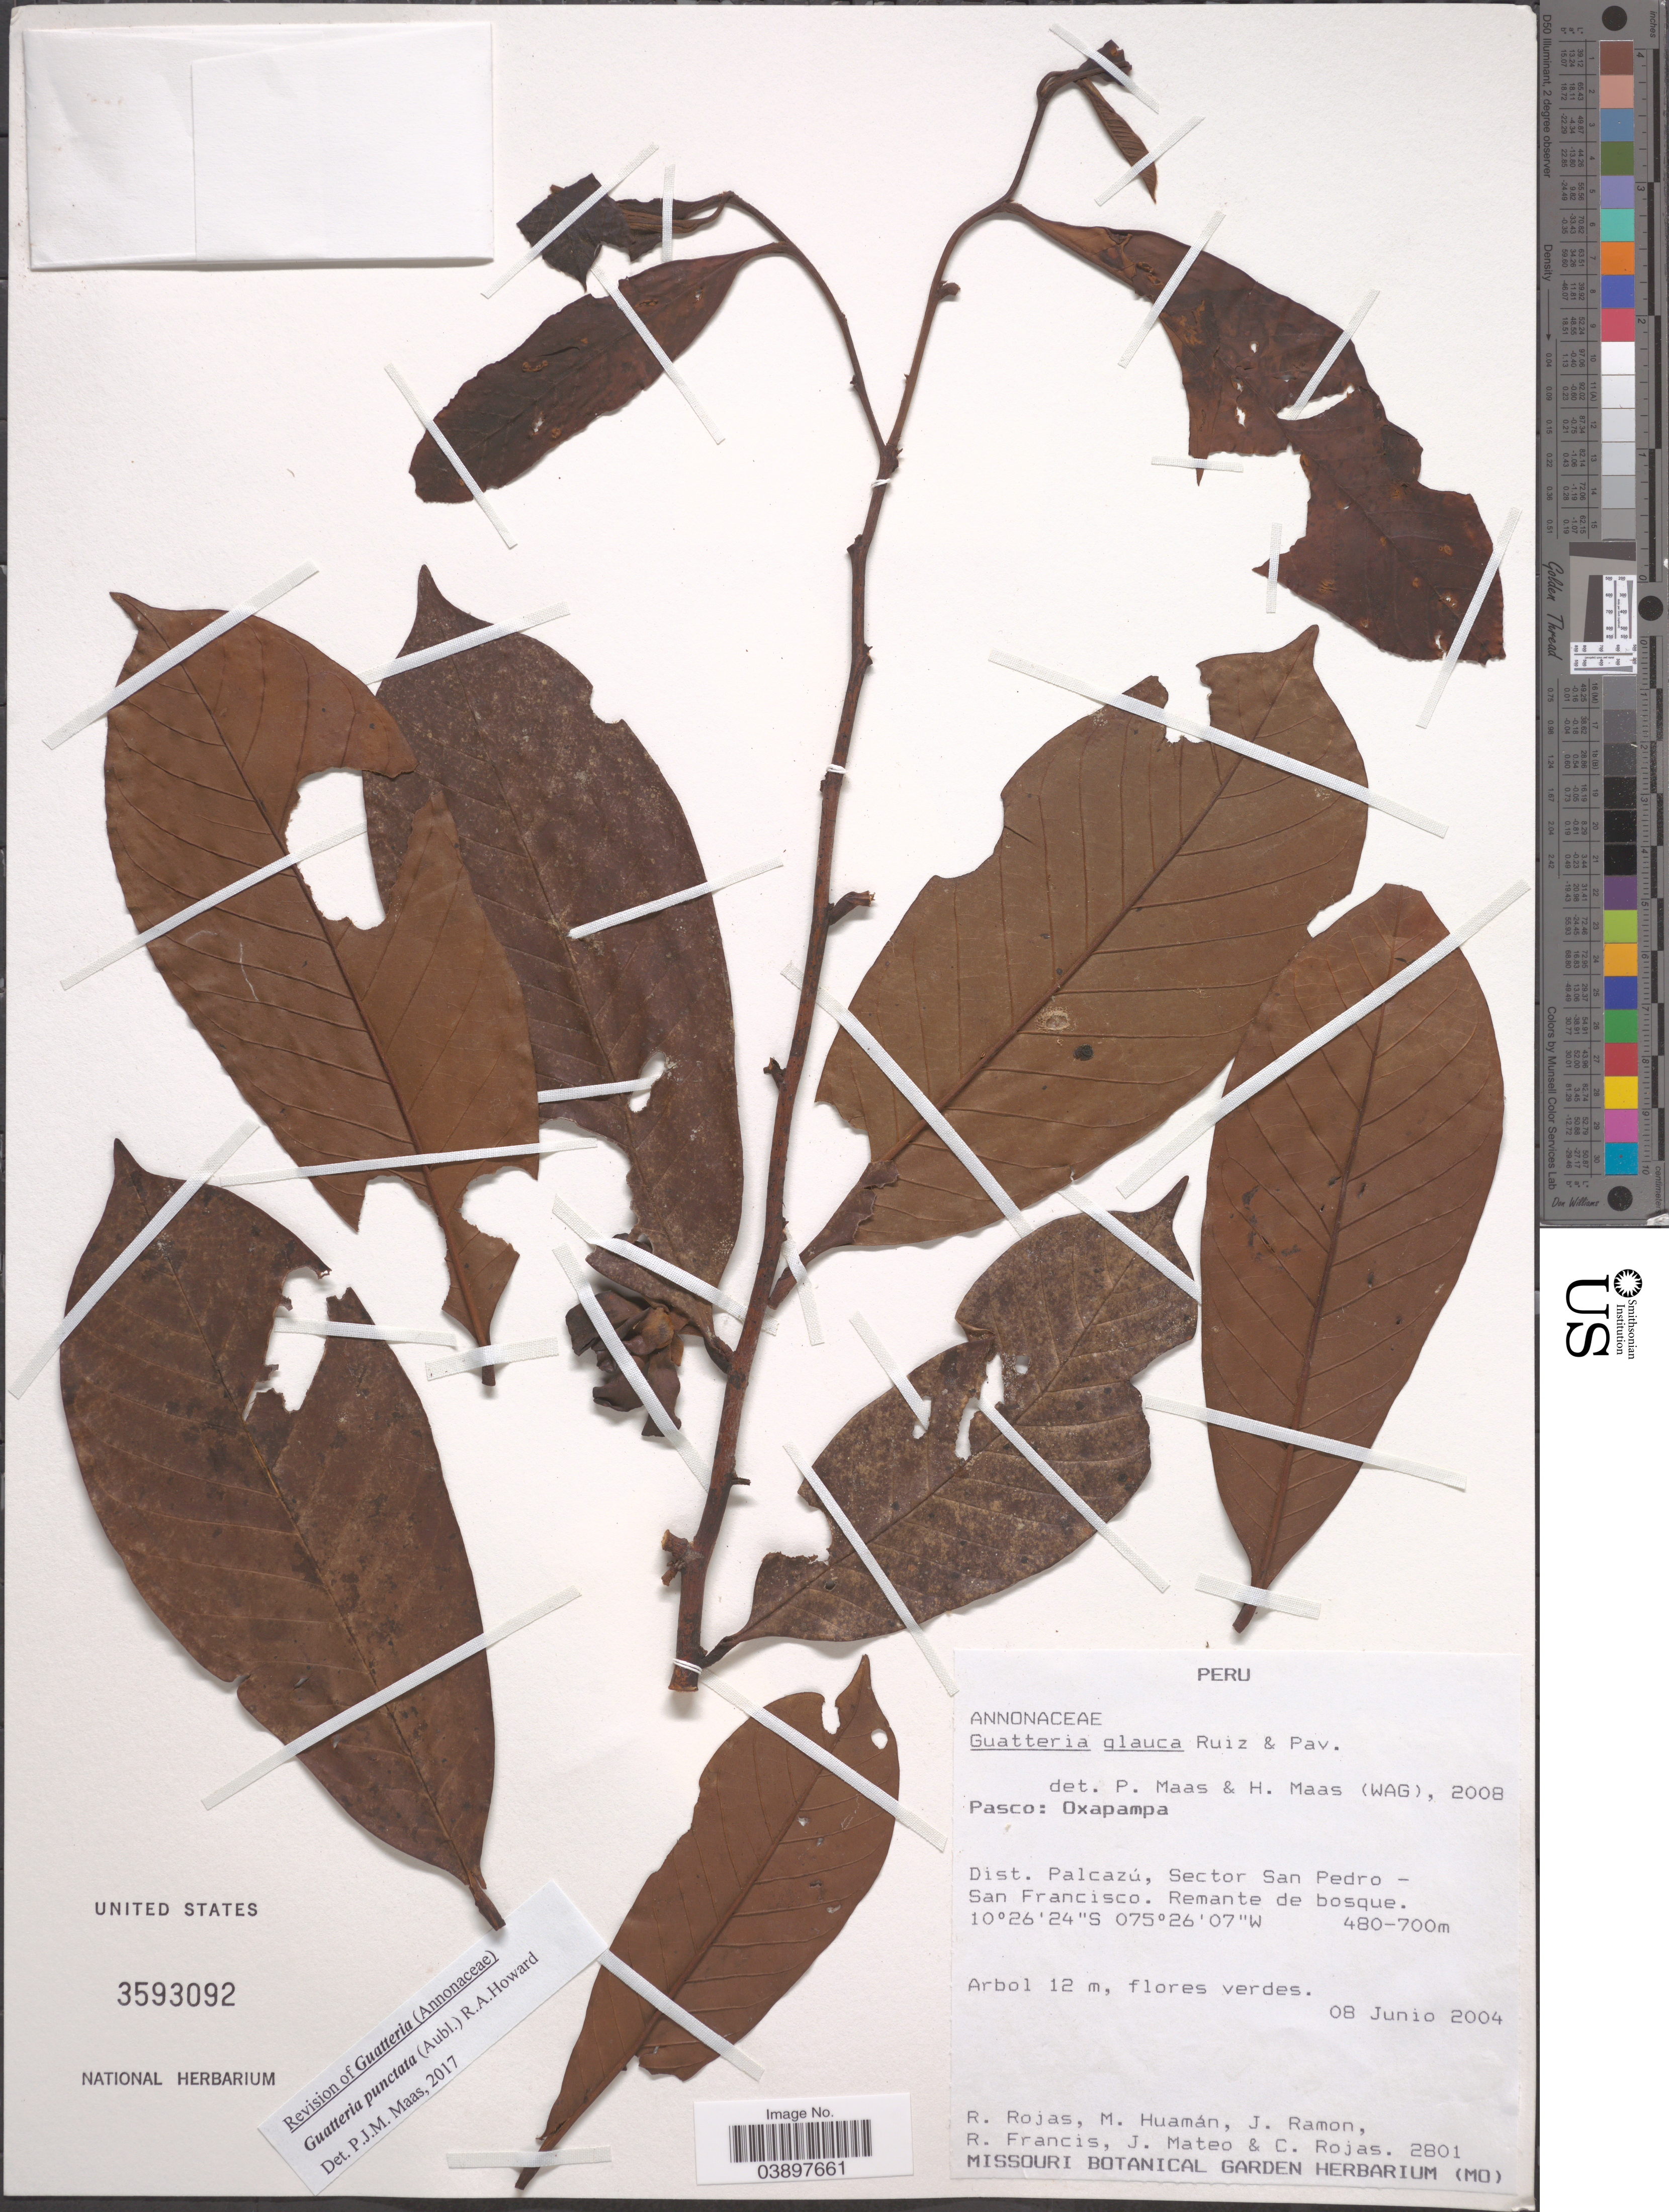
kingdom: Plantae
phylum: Tracheophyta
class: Magnoliopsida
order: Magnoliales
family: Annonaceae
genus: Guatteria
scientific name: Guatteria punctata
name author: (Aubl.) R.A. Howard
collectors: R. Rojas, M. Huamán, J. Ramon, R. Francis & et al.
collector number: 2801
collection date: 2004-06-08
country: Peru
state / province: Pasco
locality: Oxapampa. Dist. Palcazú, Sector San Pedro- San Francisco.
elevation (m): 480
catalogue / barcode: US 3593092